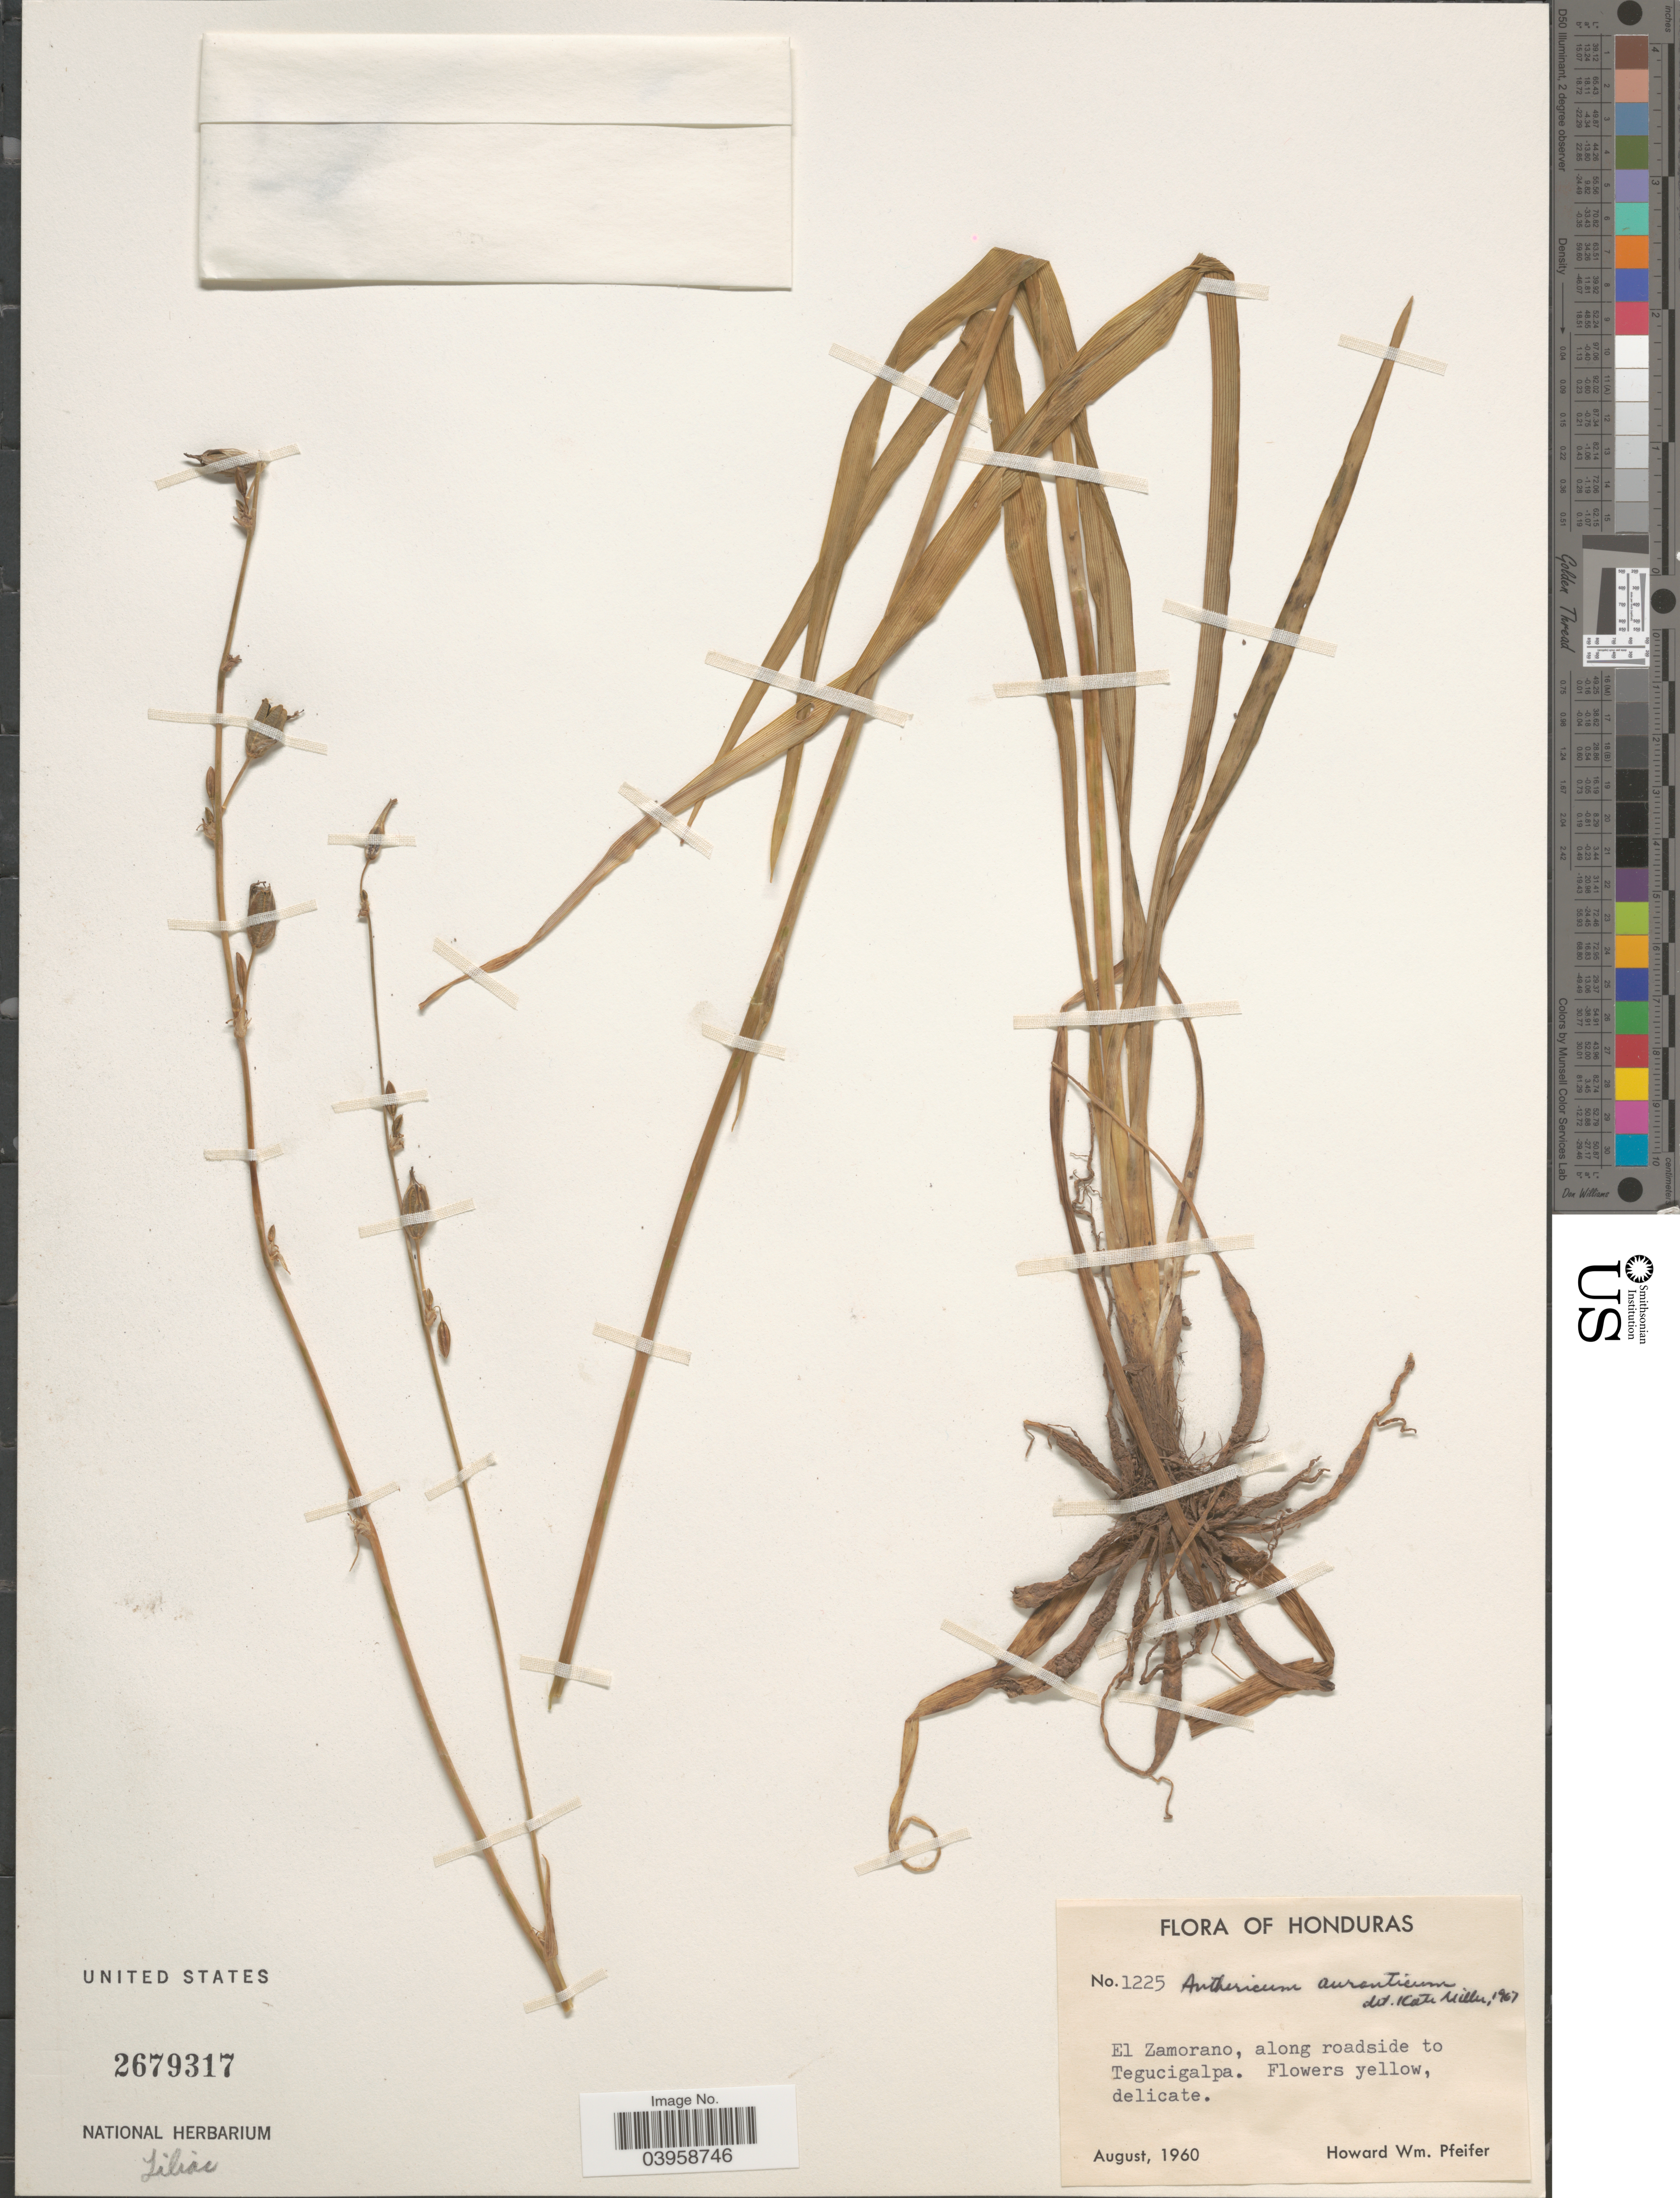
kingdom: Plantae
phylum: Tracheophyta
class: Liliopsida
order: Asparagales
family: Asparagaceae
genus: Anthericum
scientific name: Anthericum aurantiacum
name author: Baker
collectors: H. W. Pfeifer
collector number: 1225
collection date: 1960-08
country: Honduras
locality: El Zamorano, along roadside to Tegucigalpa.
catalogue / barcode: US 2679317